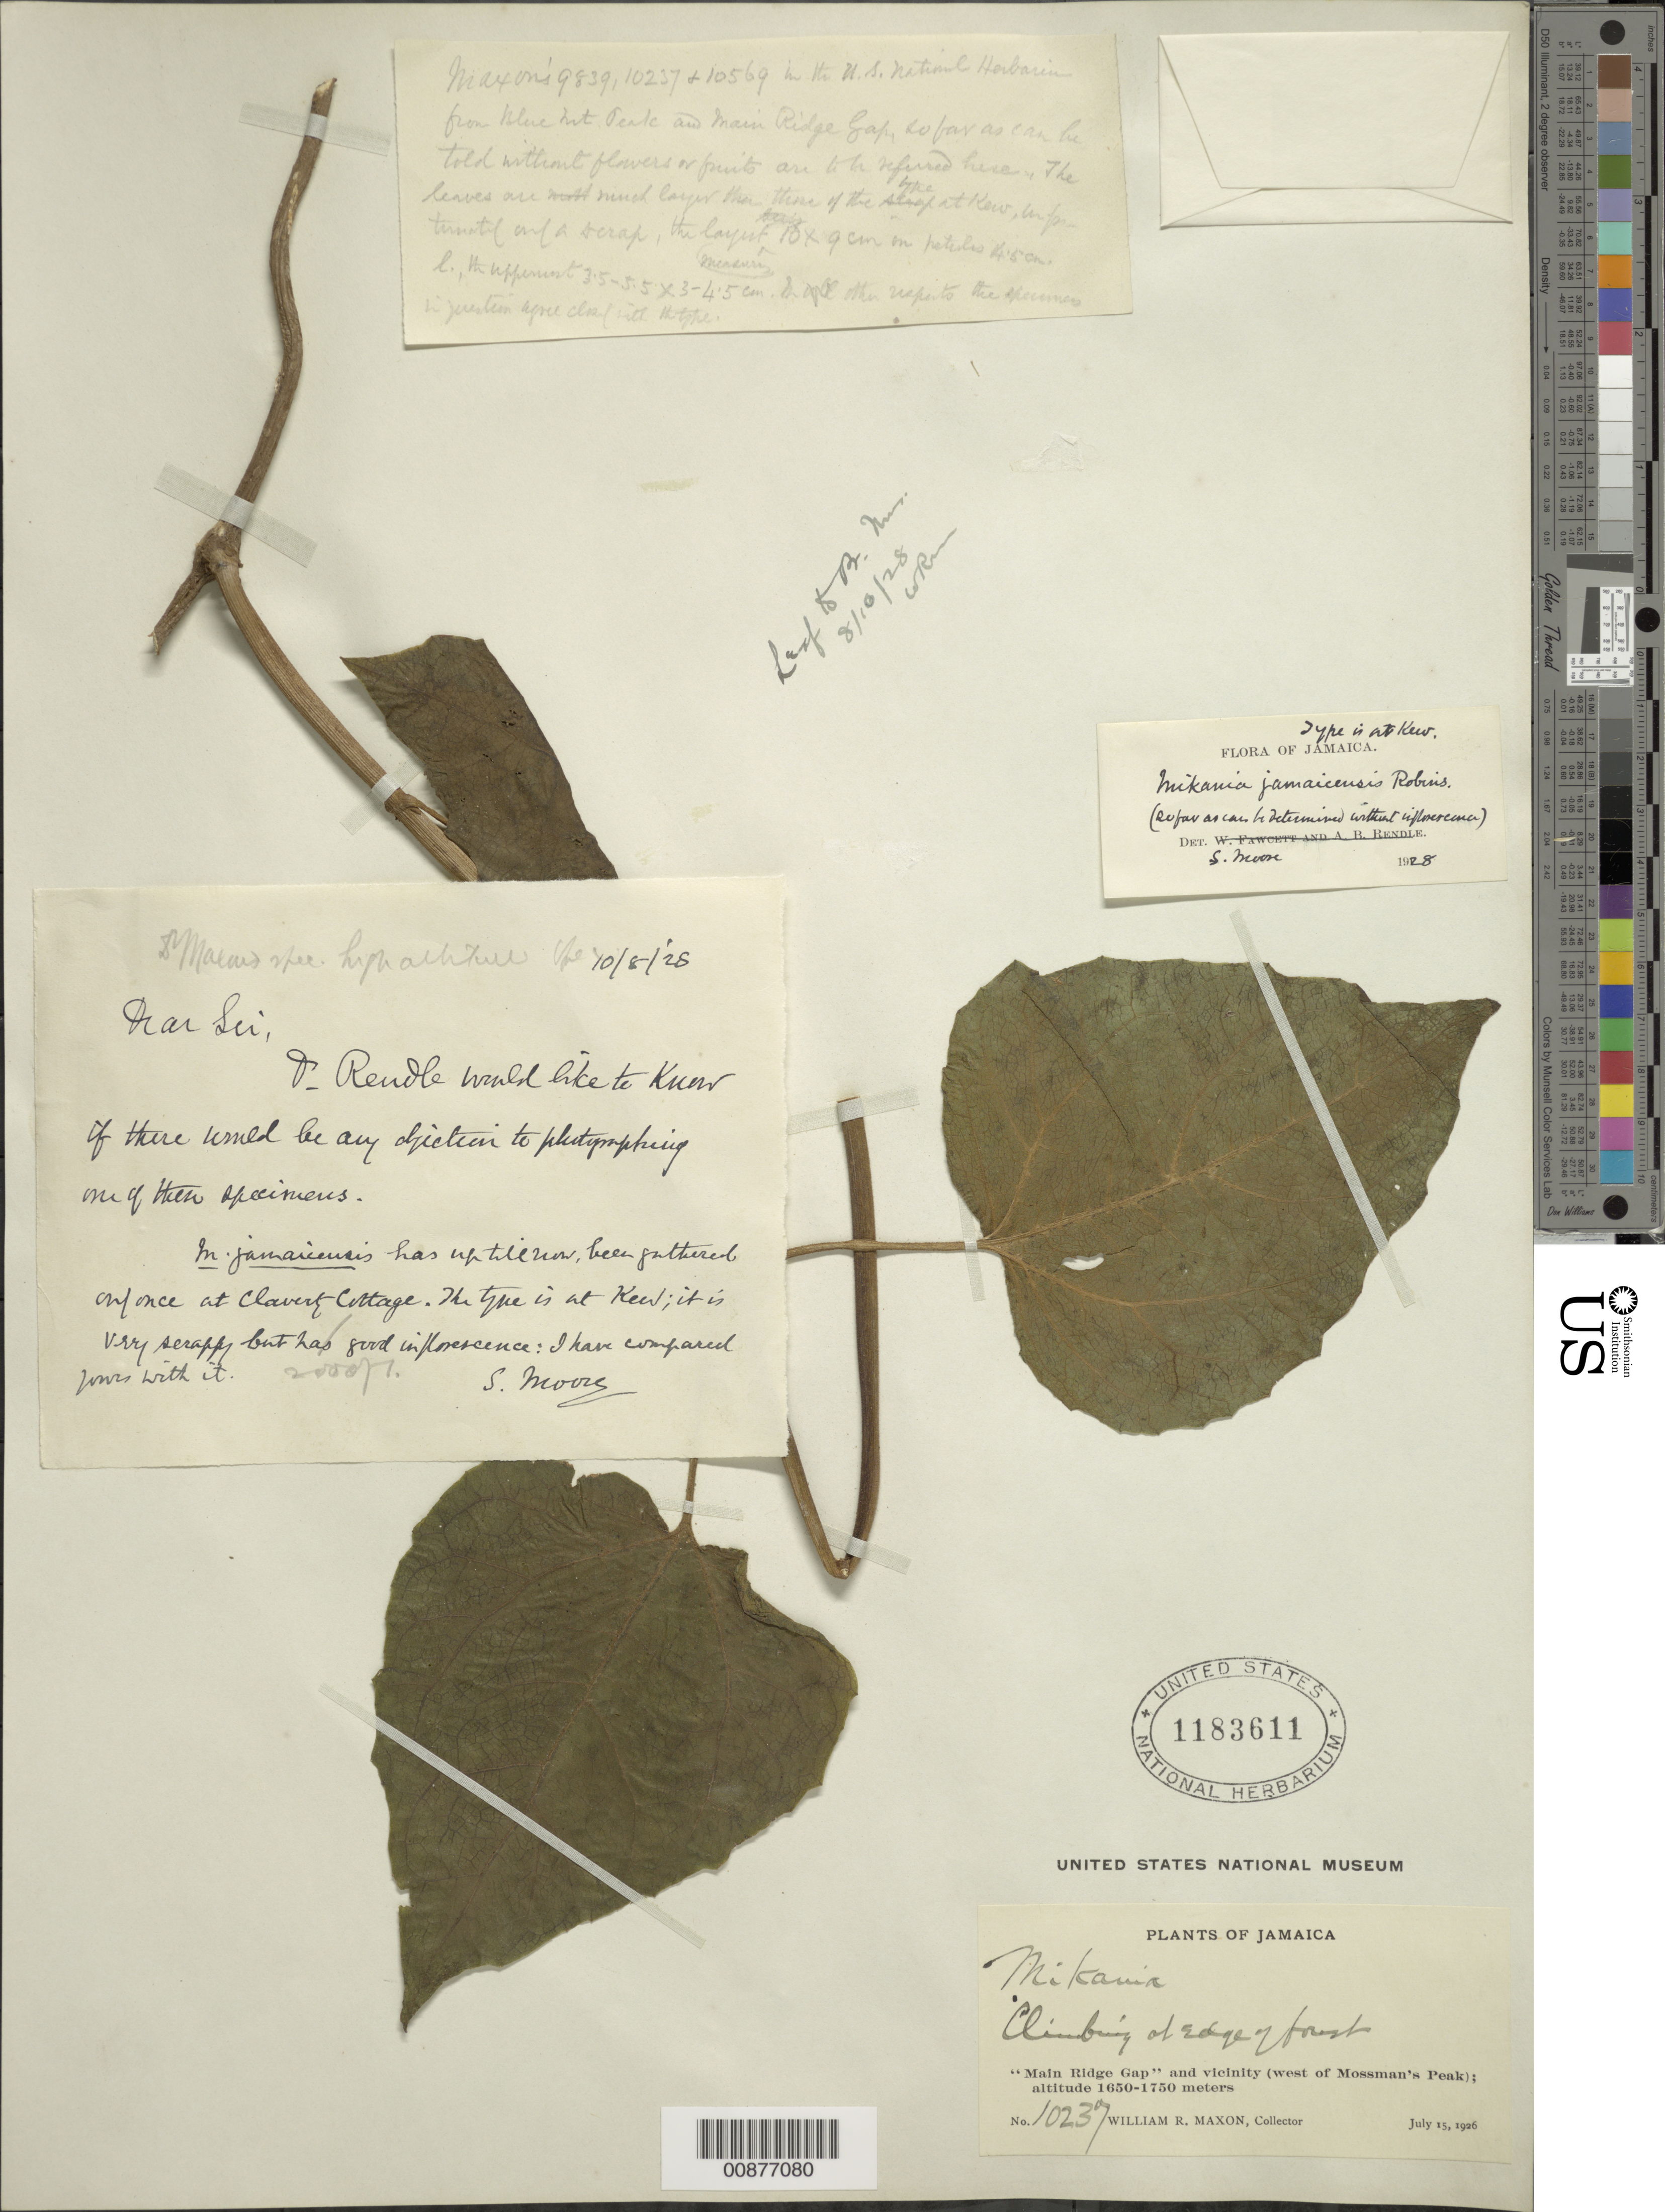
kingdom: Plantae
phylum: Tracheophyta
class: Magnoliopsida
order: Asterales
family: Asteraceae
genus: Mikania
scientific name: Mikania jamaicensis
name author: B.L. Rob.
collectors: W. R. Maxon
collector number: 10237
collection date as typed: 15 Jul 1926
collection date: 1926-07-15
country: Jamaica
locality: "Main Ridge Gap" and vicinity (W of Mossman's Peak)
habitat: Climbing at edge of forest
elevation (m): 1650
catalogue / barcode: US 1183611